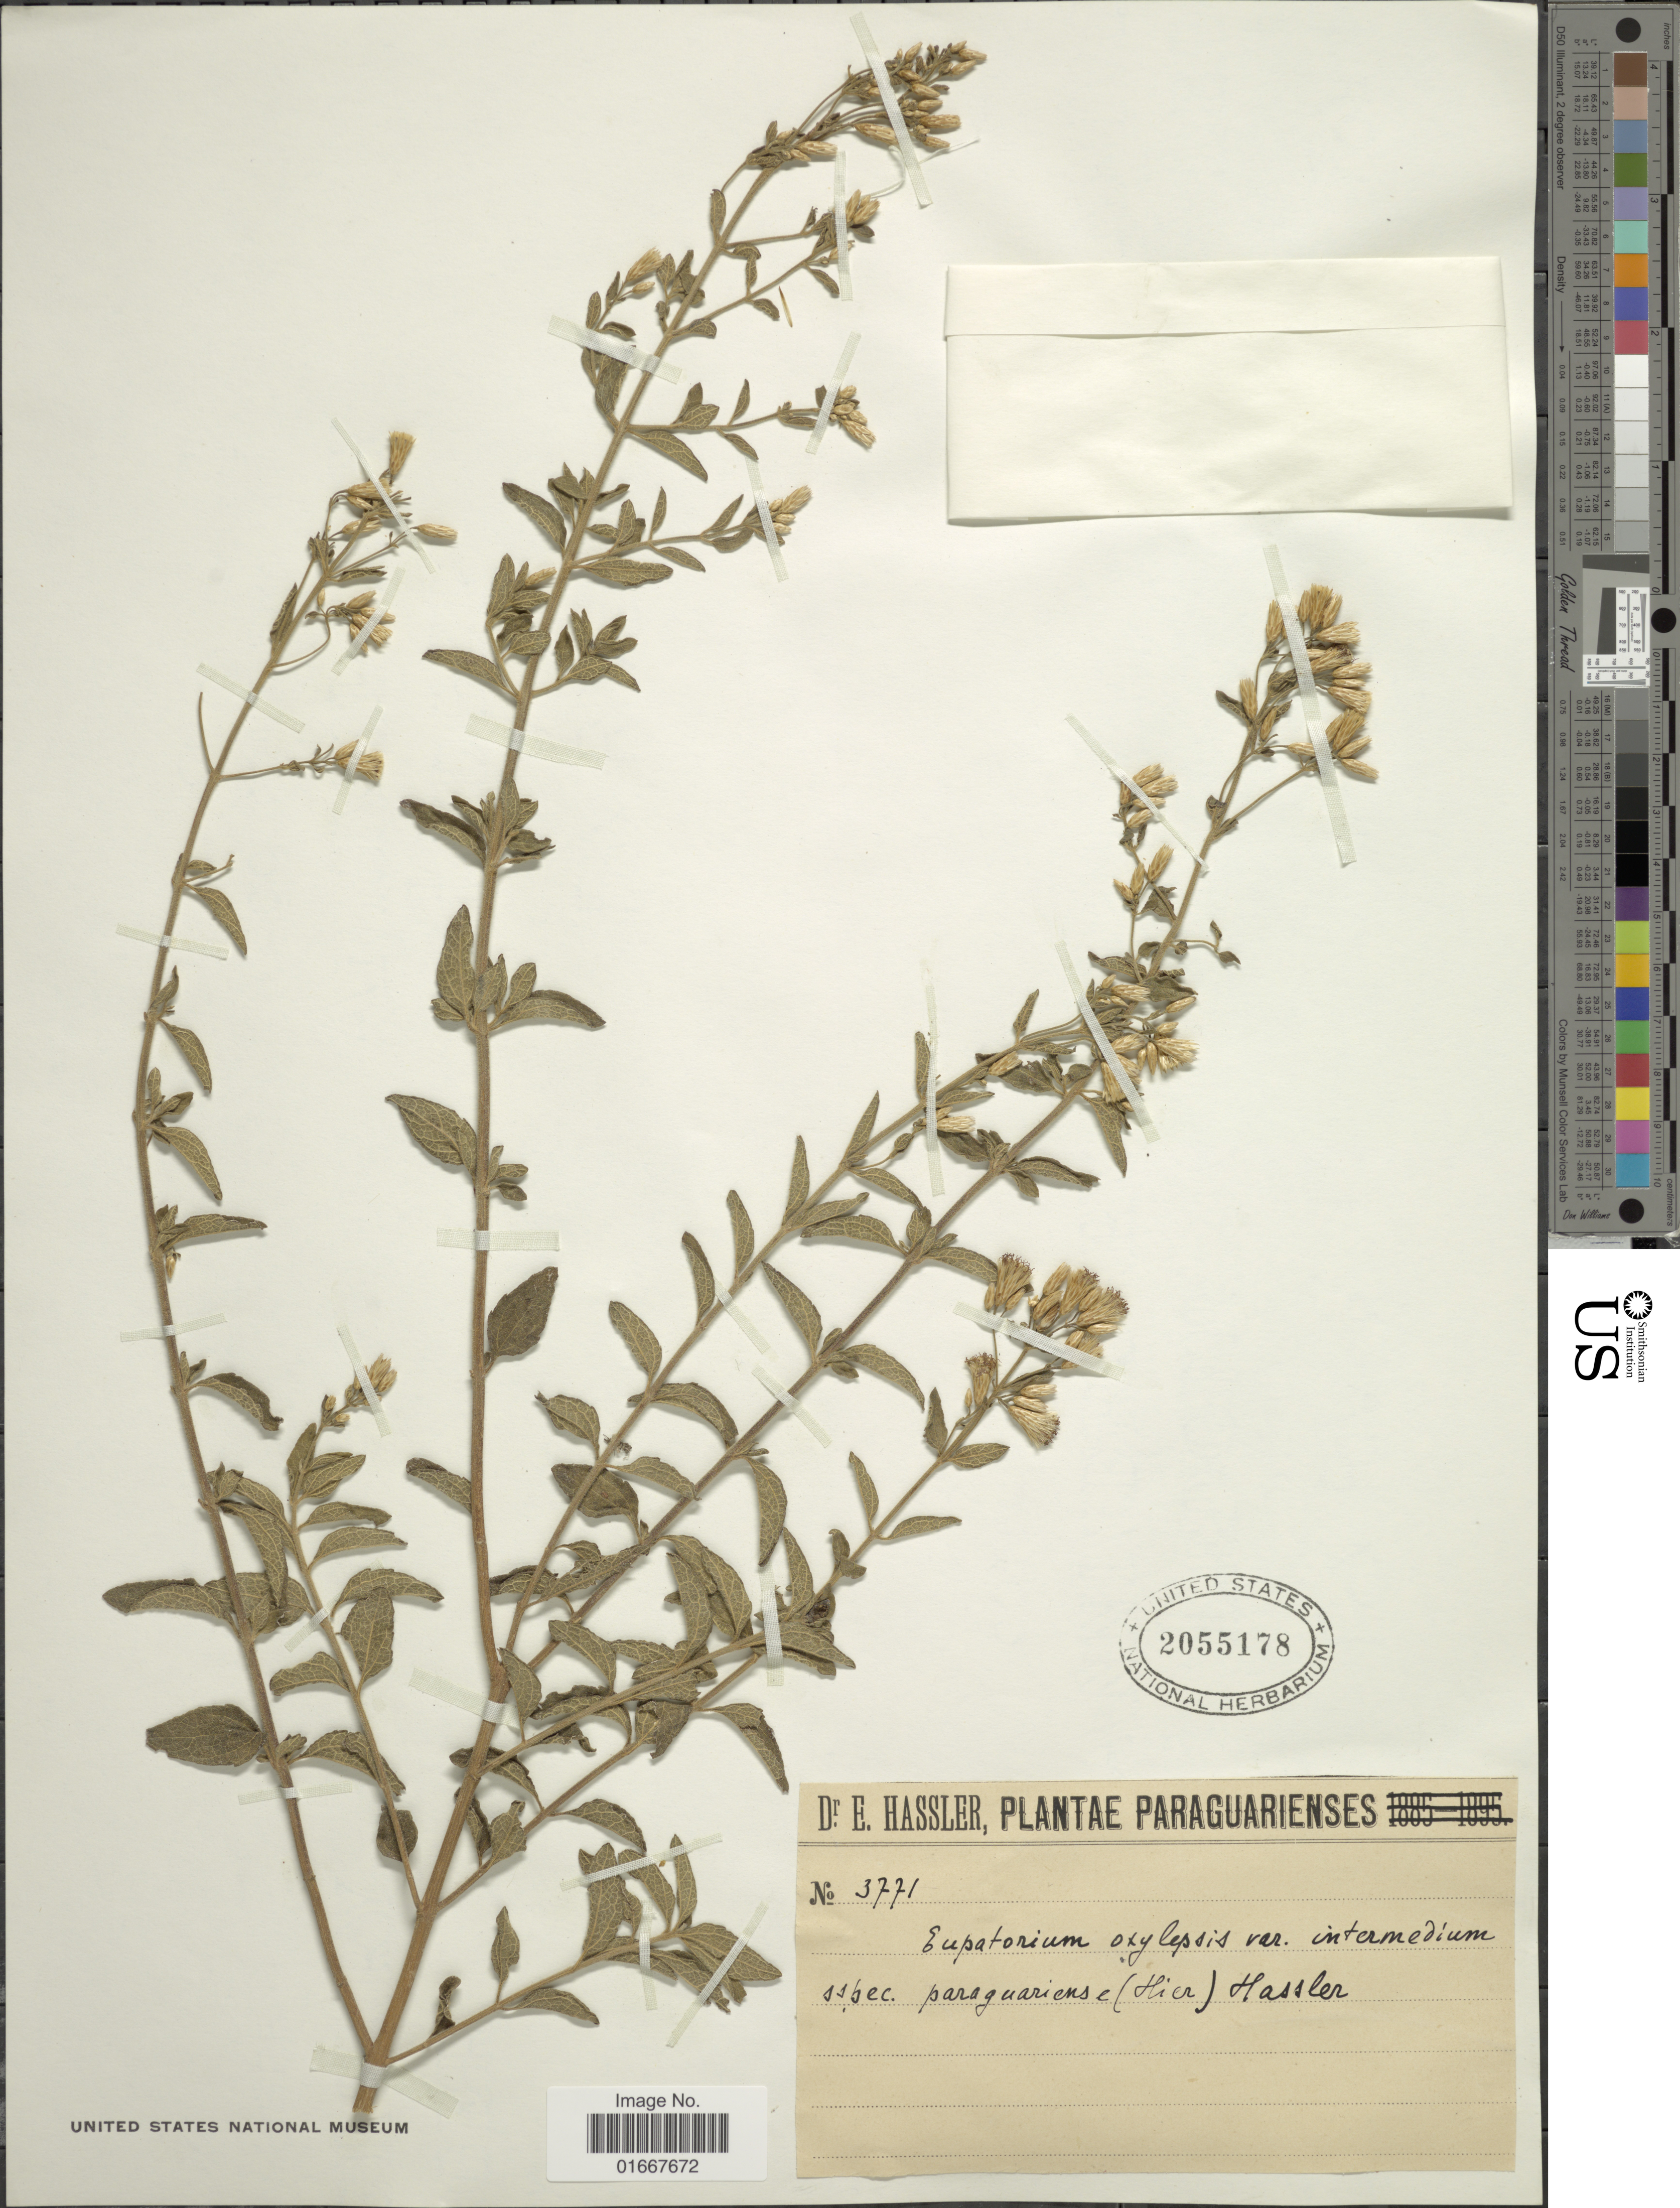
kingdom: Plantae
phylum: Tracheophyta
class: Magnoliopsida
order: Asterales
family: Asteraceae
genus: Chromolaena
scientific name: Chromolaena oxylepis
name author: (DC.) R.M. King & H. Rob.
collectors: E. Hassler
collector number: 3771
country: Paraguay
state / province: Paraguari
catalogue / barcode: US 2055178